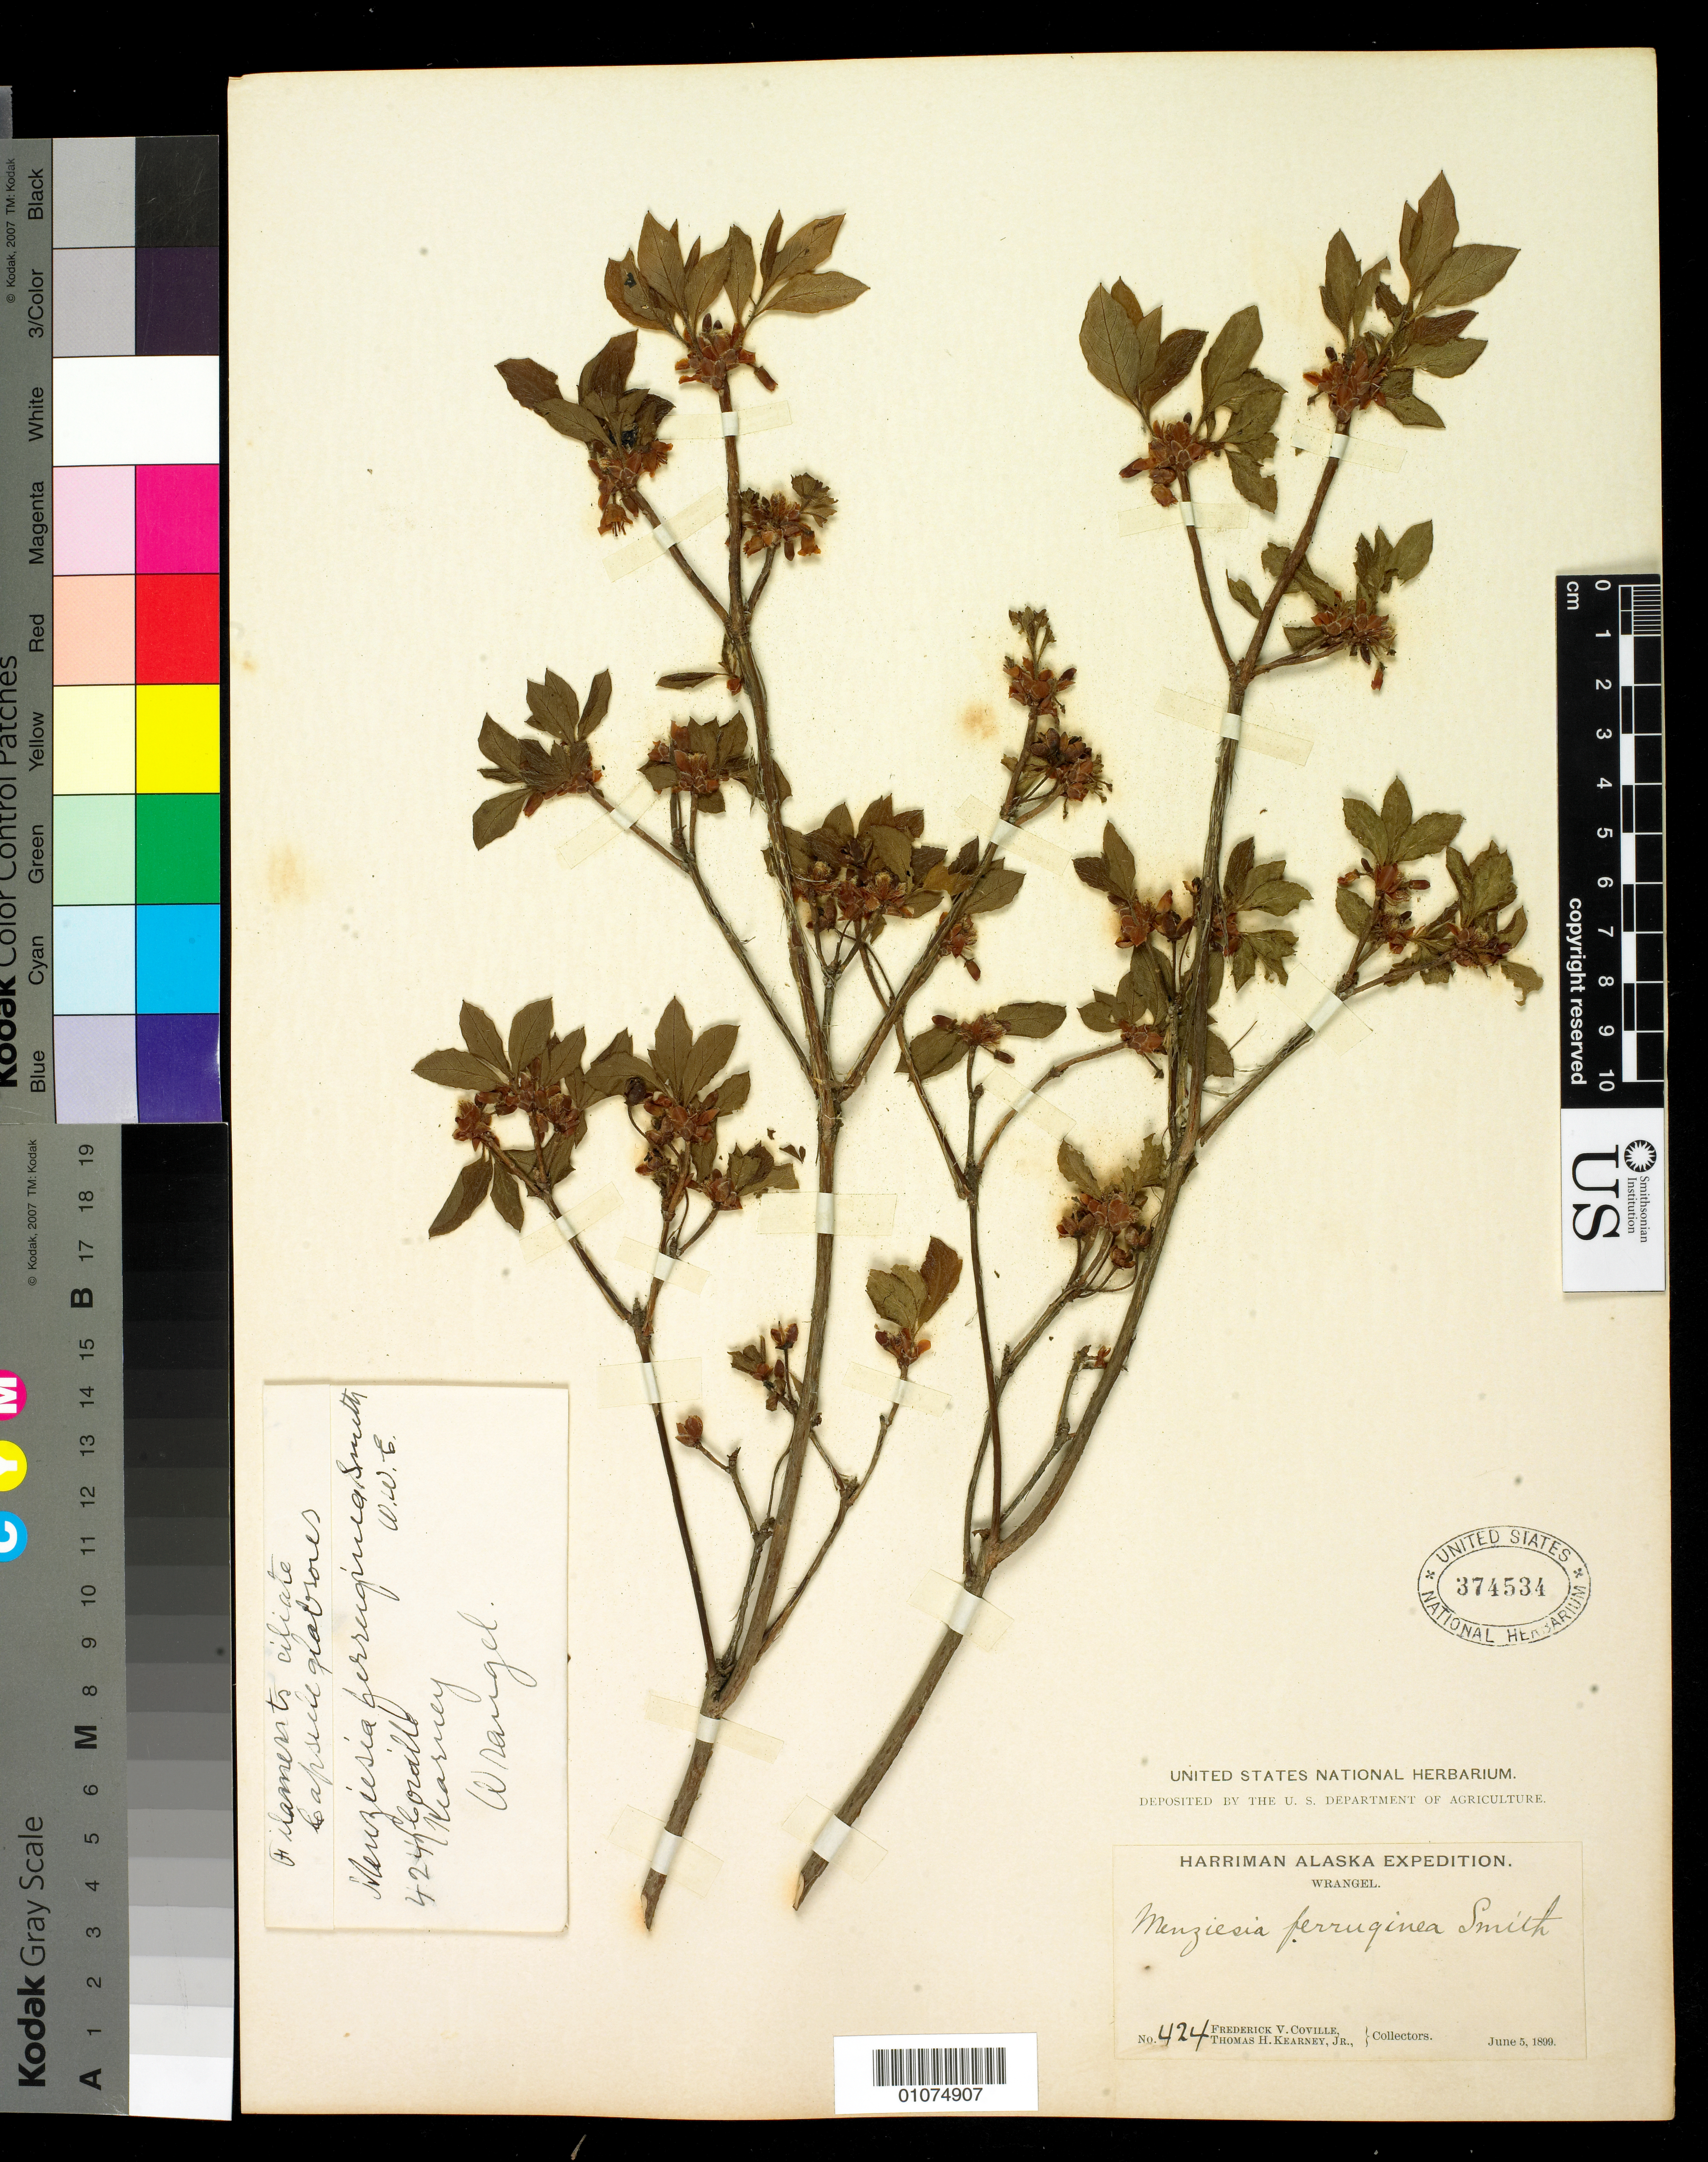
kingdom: Plantae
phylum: Tracheophyta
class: Magnoliopsida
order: Ericales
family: Ericaceae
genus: Menziesia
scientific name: Menziesia ferruginea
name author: Sm.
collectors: F. V. Coville & T. H. Kearney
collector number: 424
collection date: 1899-06-05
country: United States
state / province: Alaska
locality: Wrangell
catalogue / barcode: US 374534